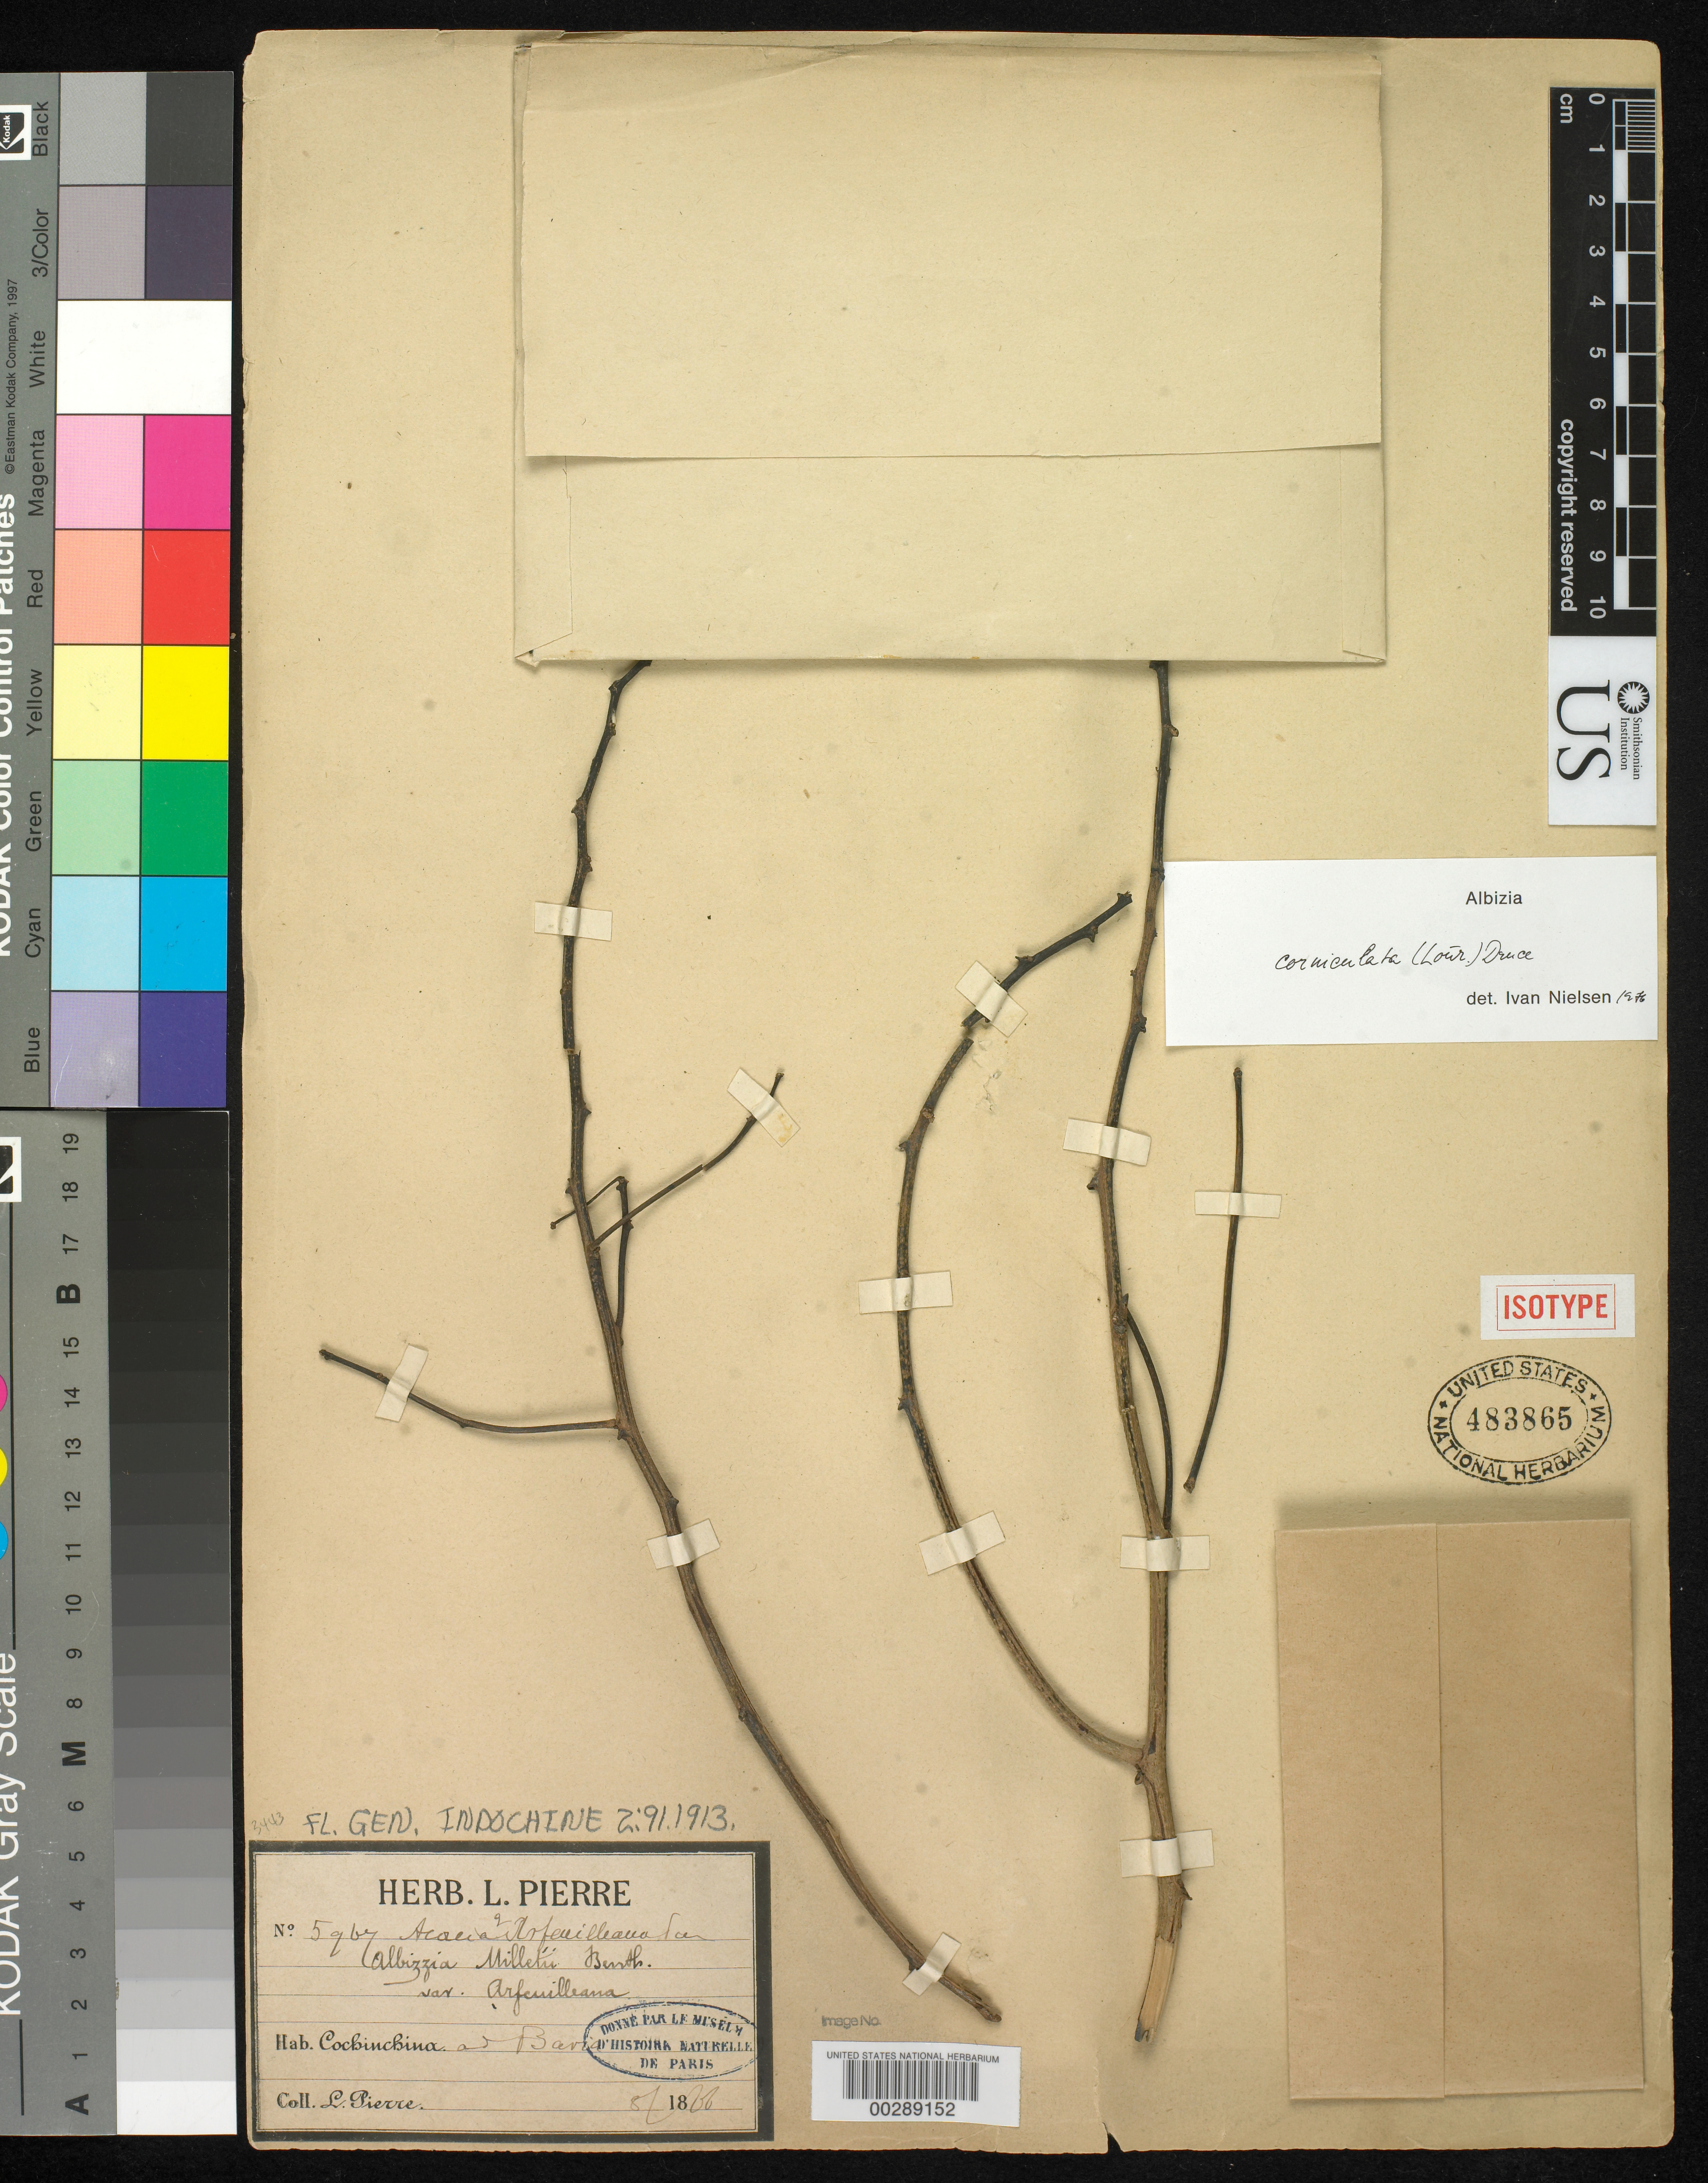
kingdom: Plantae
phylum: Tracheophyta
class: Magnoliopsida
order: Fabales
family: Fabaceae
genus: Albizia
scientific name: Albizia millettii var. arfueilleana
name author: Pierre ex Gagnep.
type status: Isotype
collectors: J. Pierre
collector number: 5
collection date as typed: Aug 1856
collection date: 1856-08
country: Vietnam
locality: Cochinchina, Baria.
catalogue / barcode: US 483865